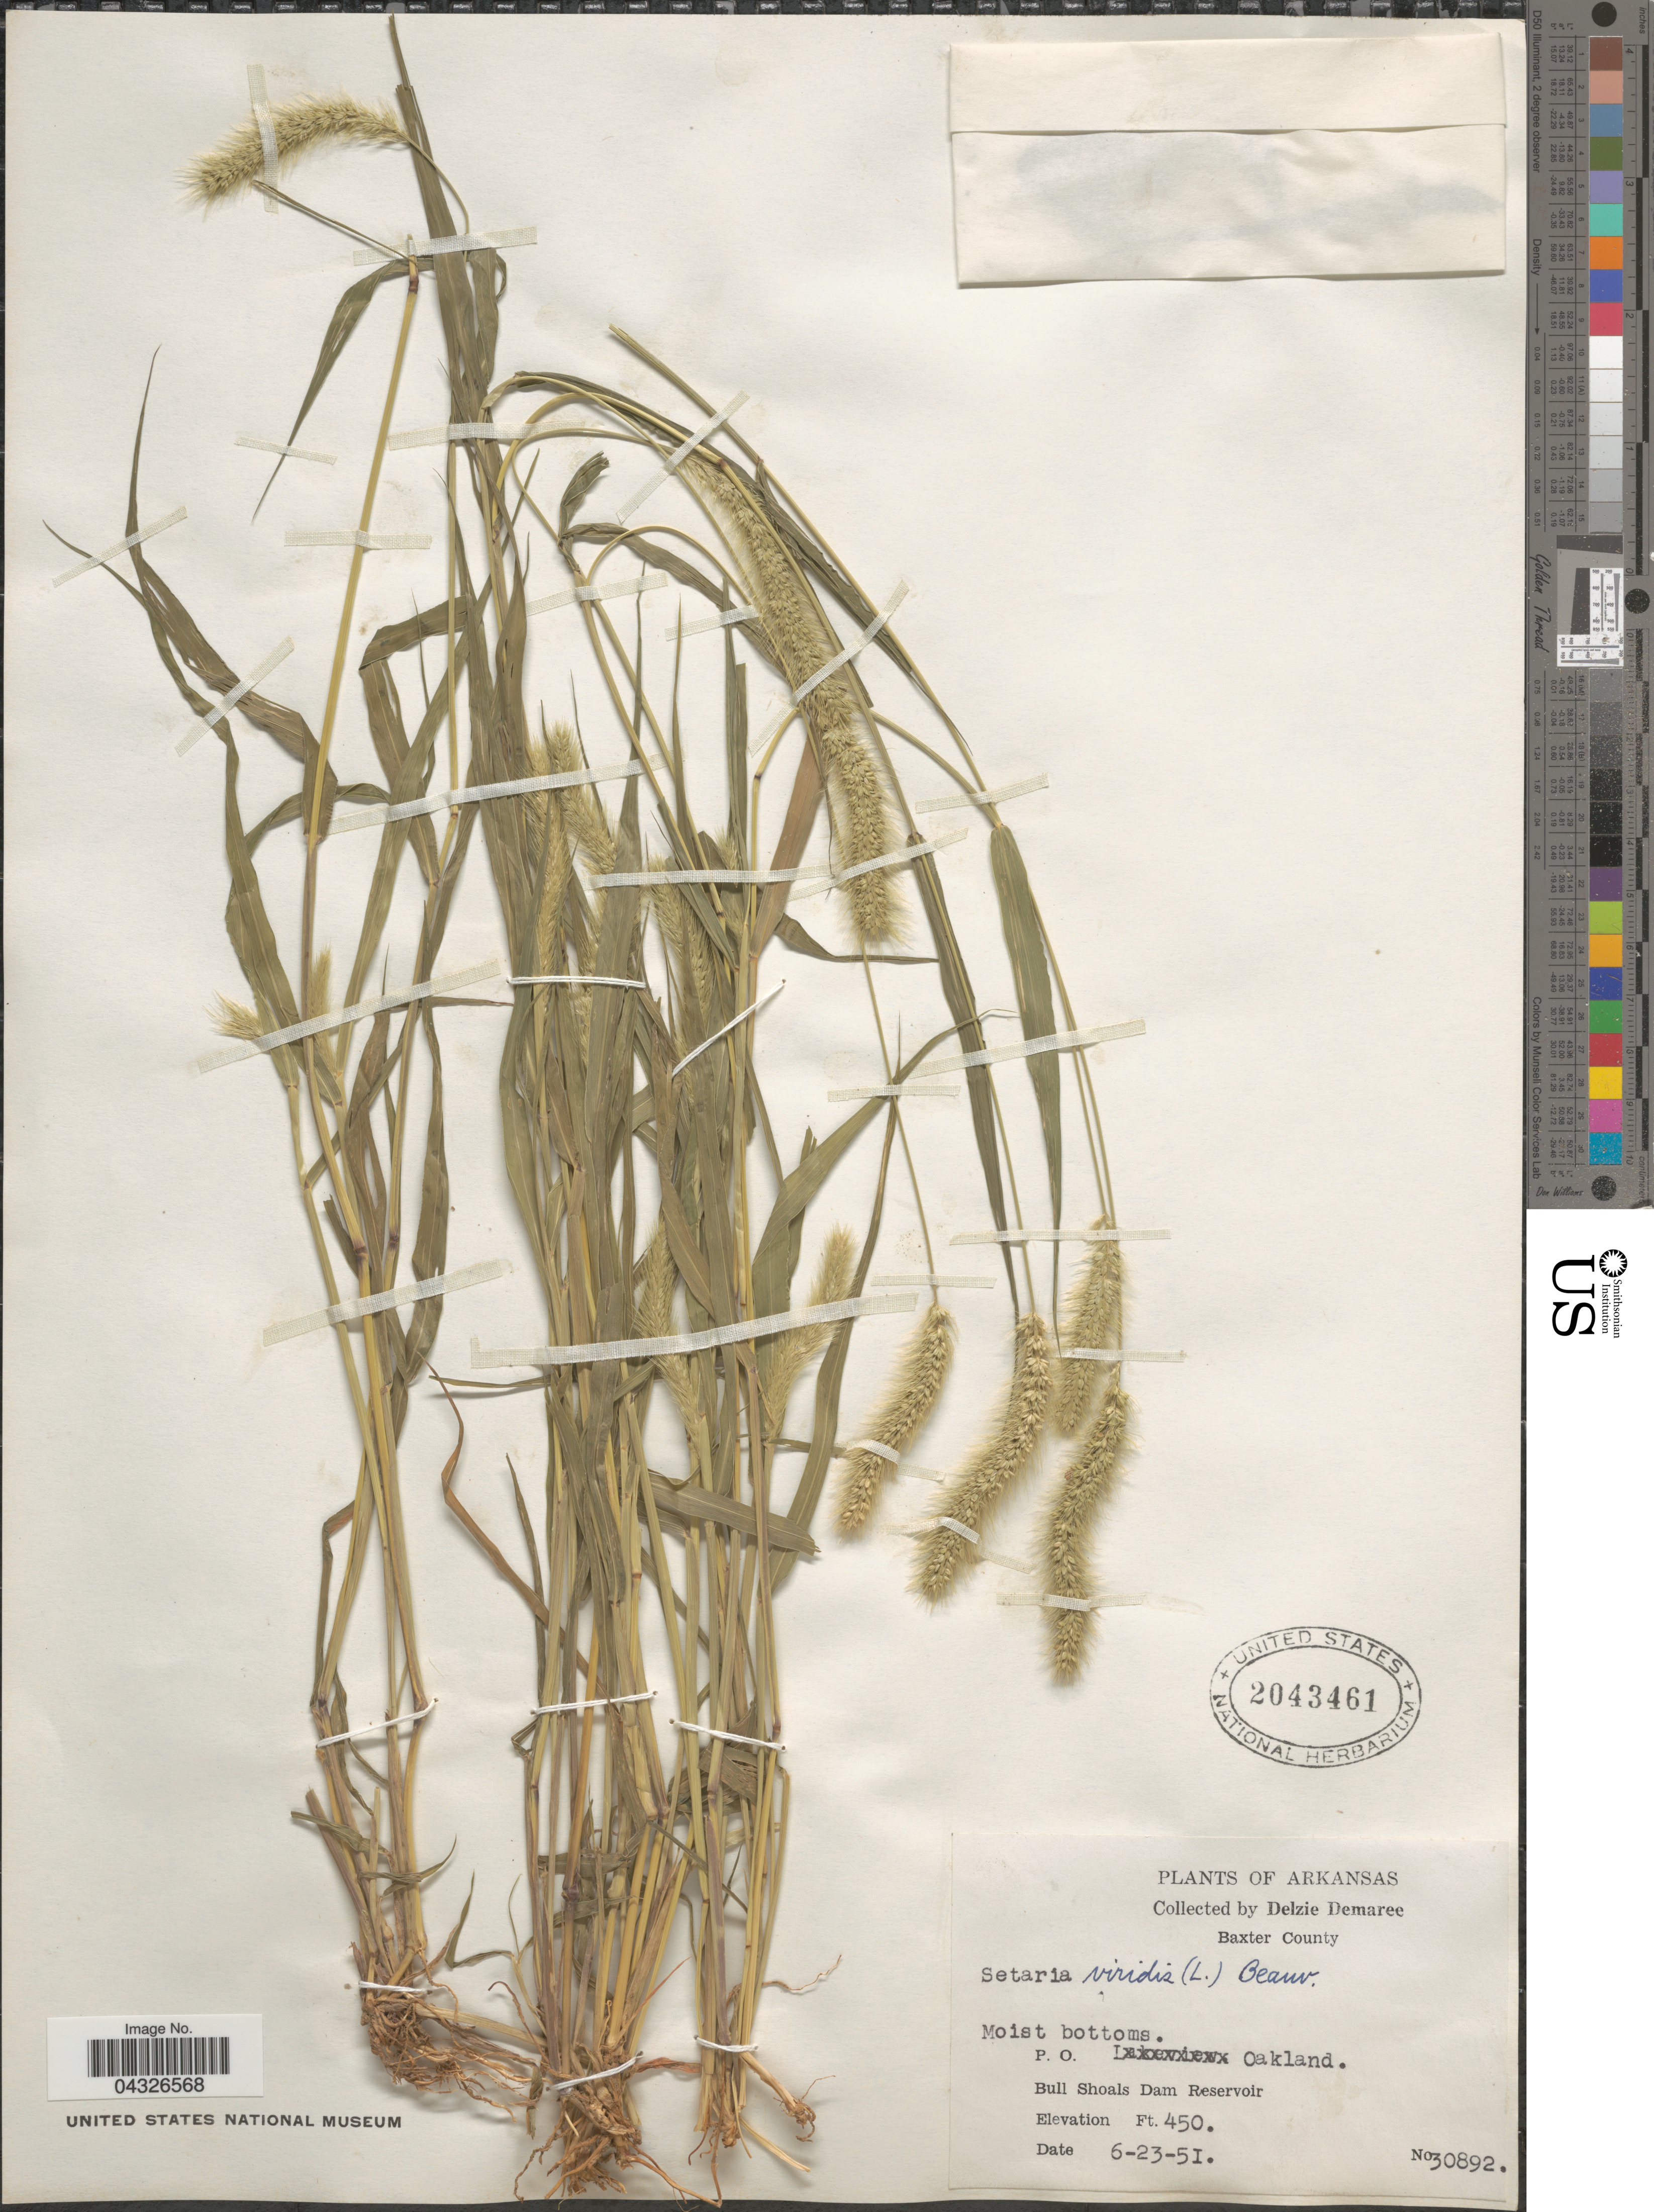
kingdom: Plantae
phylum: Tracheophyta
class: Liliopsida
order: Poales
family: Poaceae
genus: Setaria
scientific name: Setaria viridis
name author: (L.) P. Beauv.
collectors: D. Demaree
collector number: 30892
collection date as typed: Transcribed d/m/y: 23/6/51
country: United States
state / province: Arkansas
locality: Baxter County. Moist bottoms. P. O. Oakland. Bull Shoals Dam Reservoir.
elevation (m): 137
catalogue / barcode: US 2043461